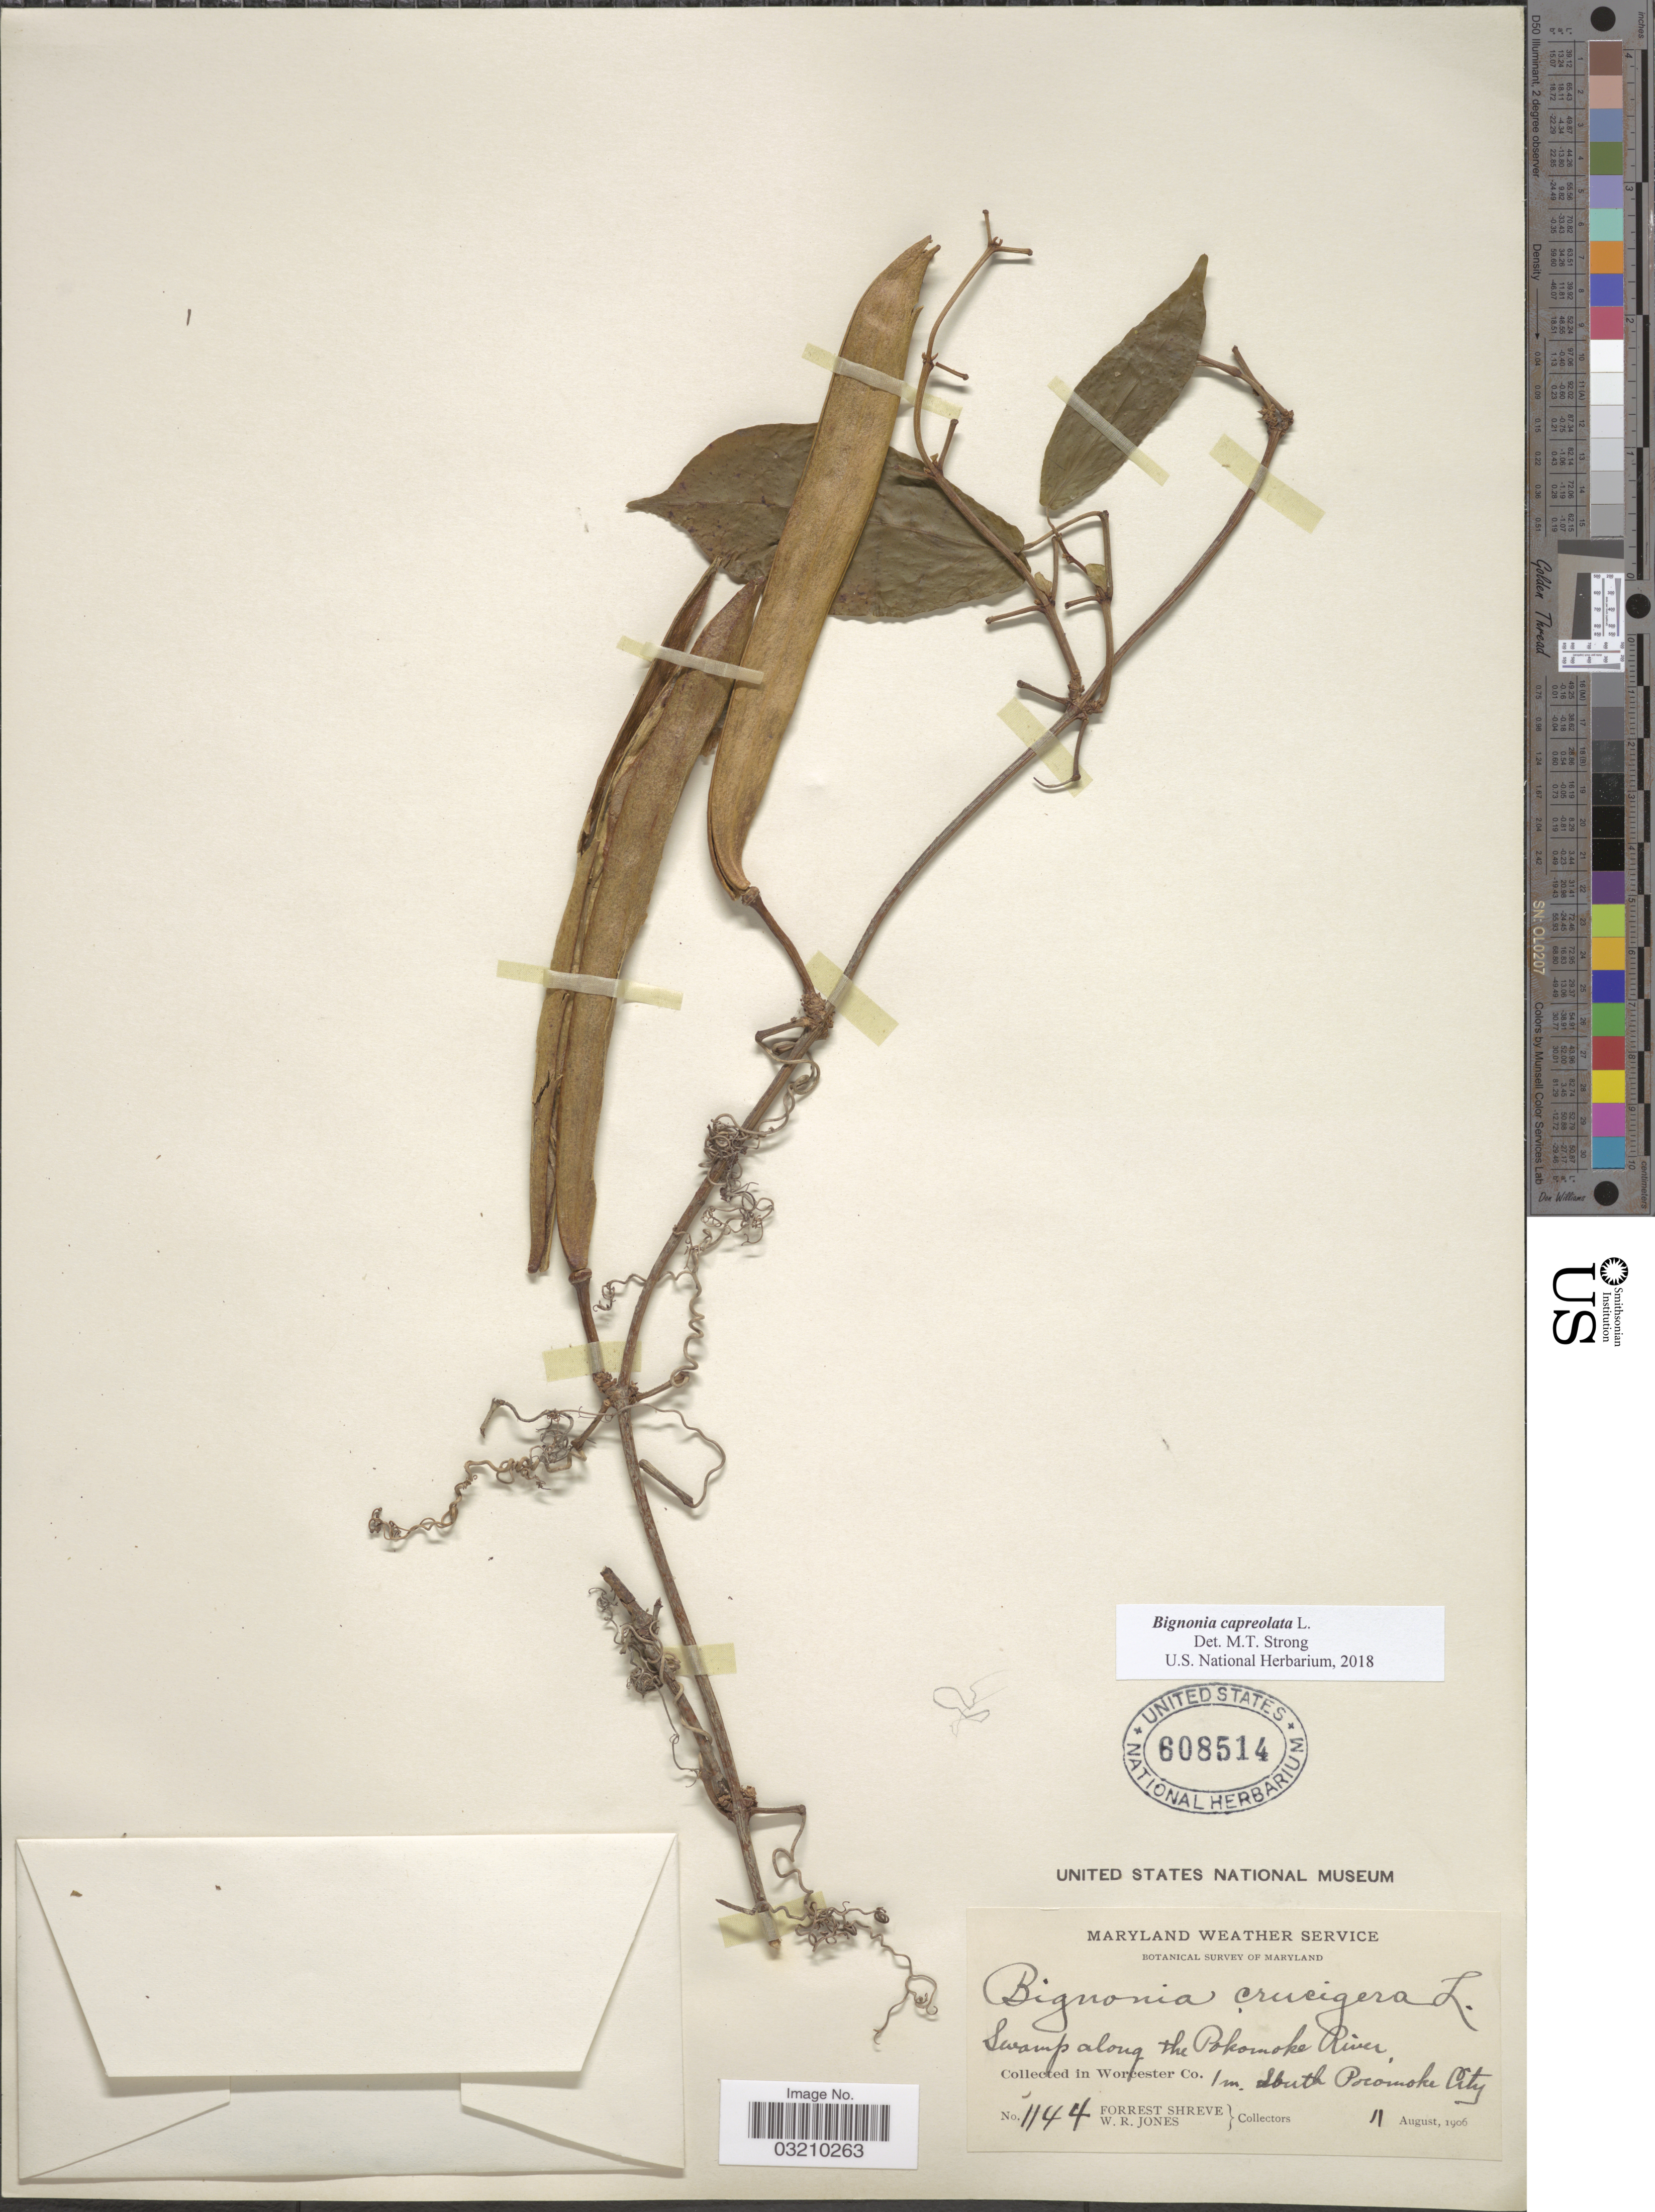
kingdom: Plantae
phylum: Tracheophyta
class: Magnoliopsida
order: Lamiales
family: Bignoniaceae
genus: Bignonia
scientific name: Bignonia capreolata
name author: L.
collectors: F. Shreve & W. R. Jones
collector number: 1144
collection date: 1906-08-11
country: United States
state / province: Maryland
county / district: Worcester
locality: Swamp along the Pokomoke River, in Worcester Co. 1 m. south Pocomoke City.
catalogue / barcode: US 608514